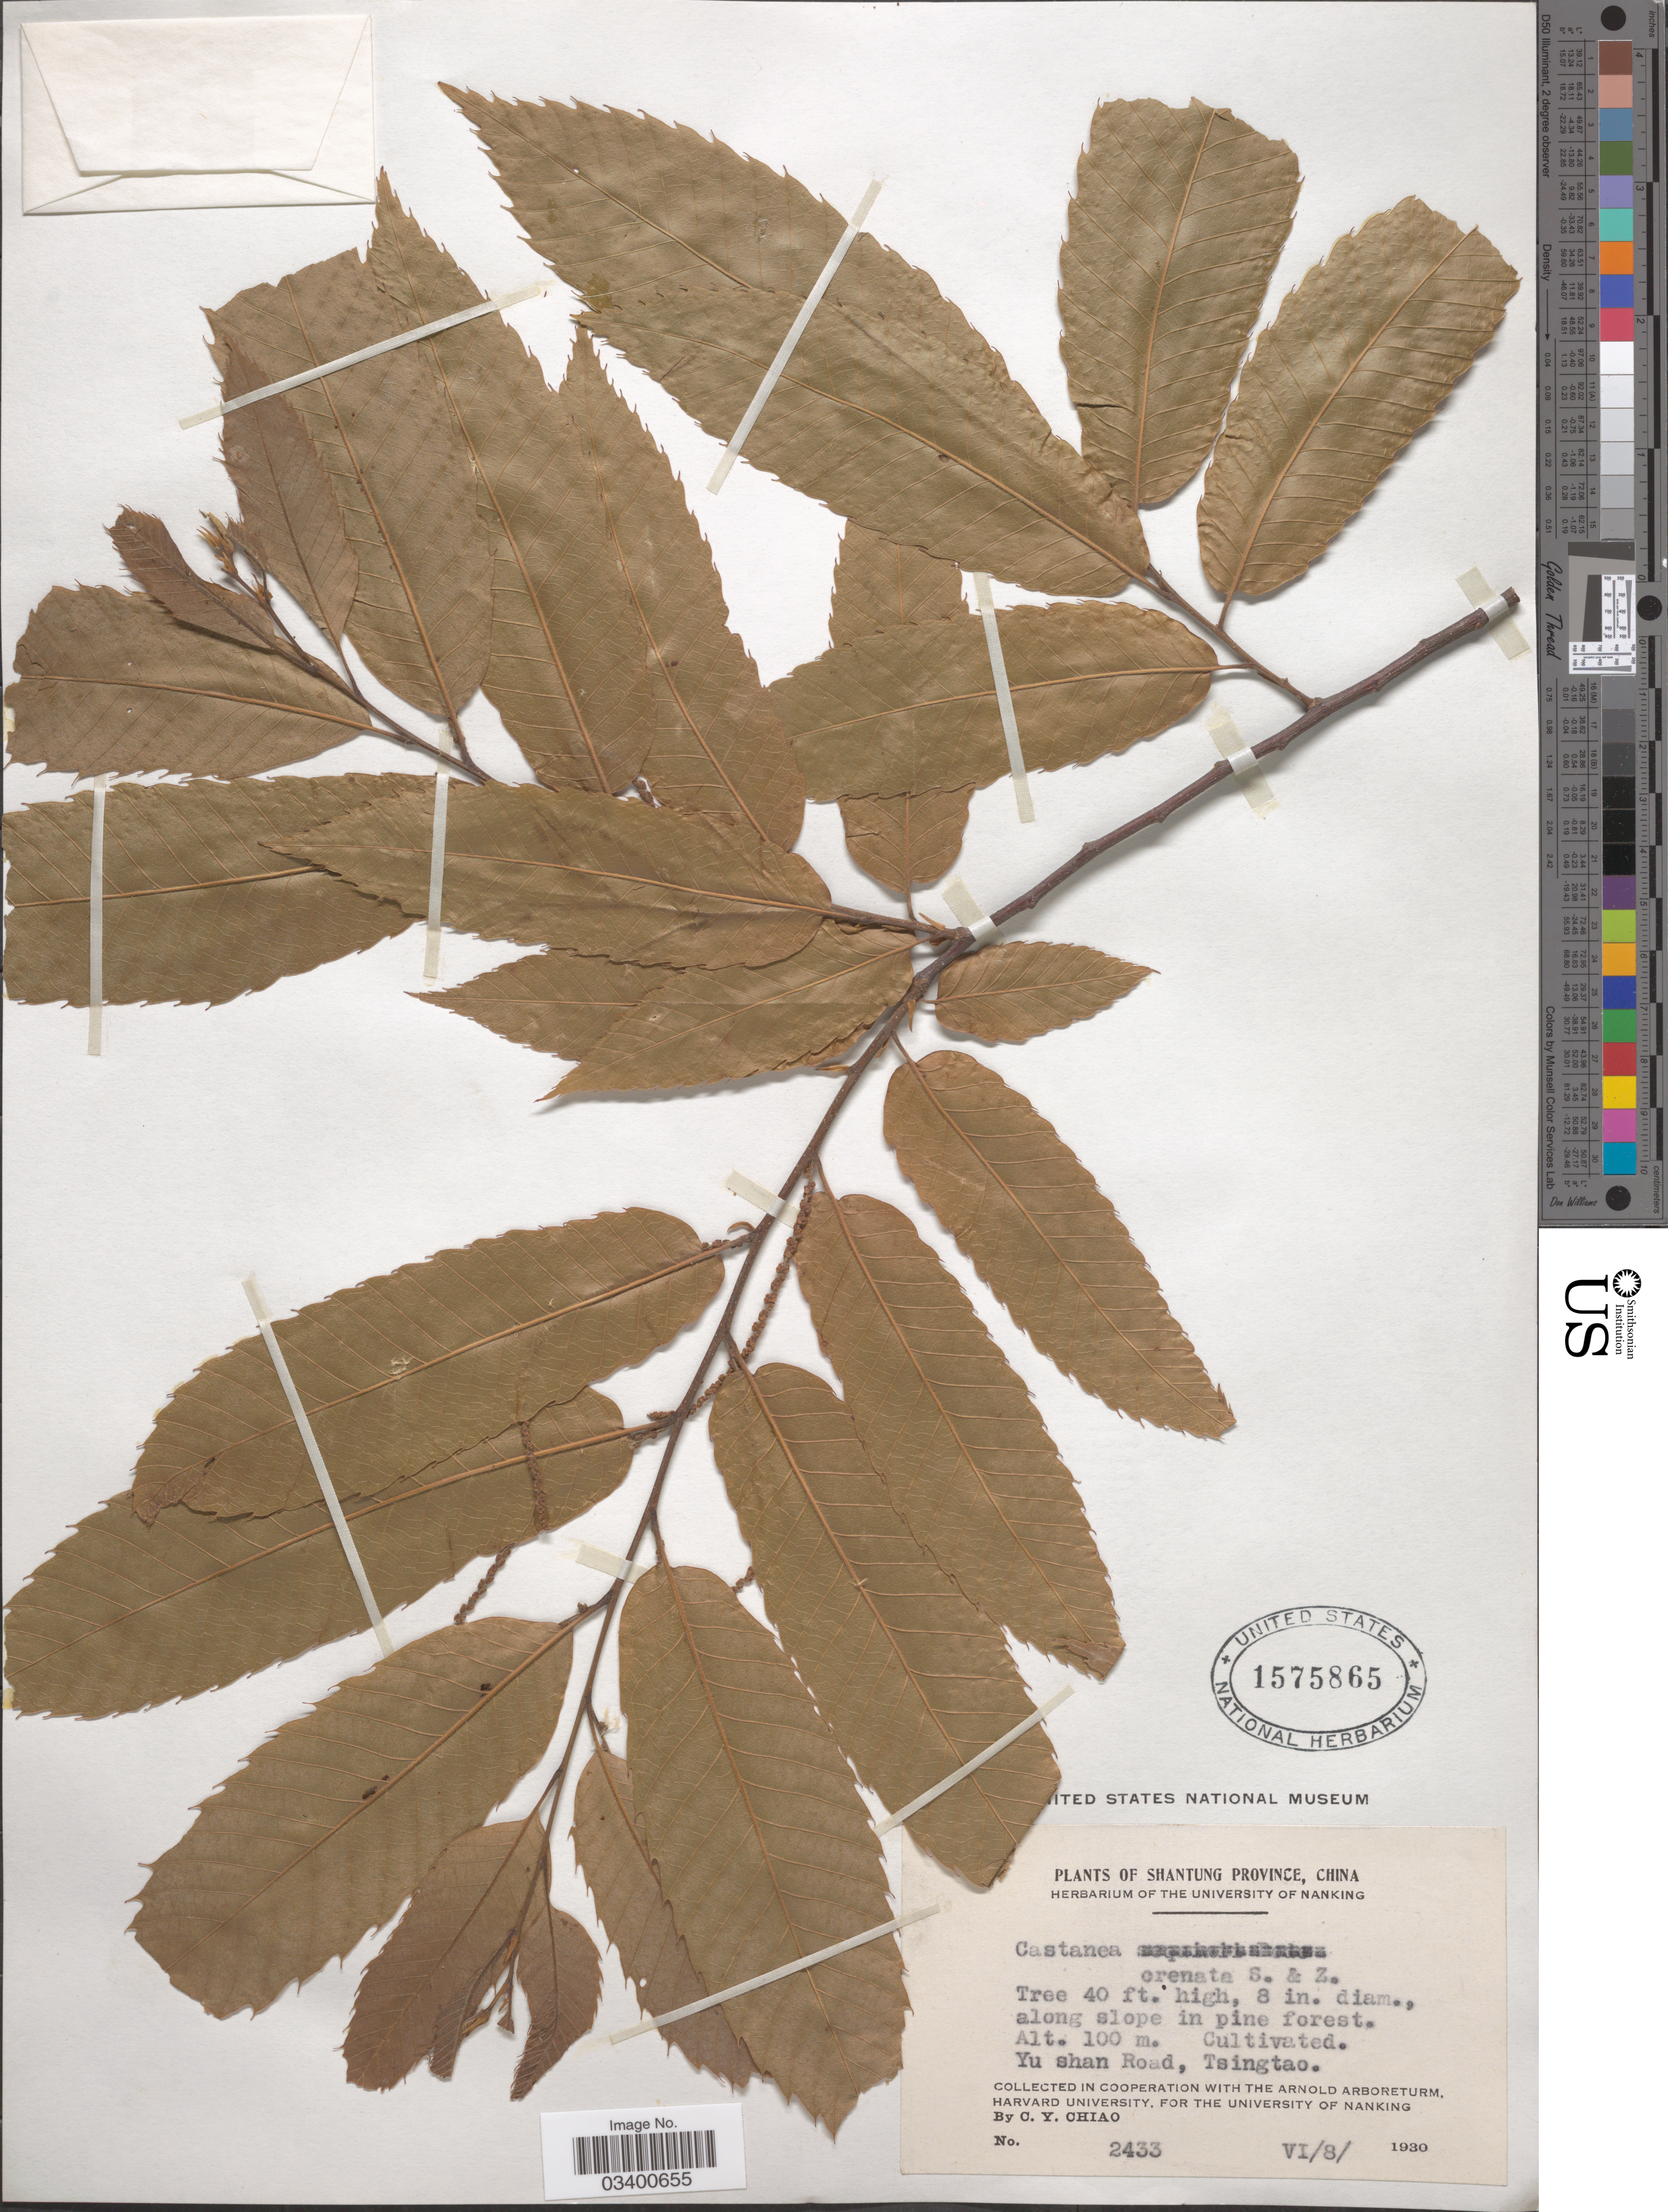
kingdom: Plantae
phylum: Tracheophyta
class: Magnoliopsida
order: Fagales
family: Fagaceae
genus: Castanea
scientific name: Castanea crenata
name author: Siebold & Zucc.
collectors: C. Y. Chiao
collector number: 2433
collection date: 1930-06-08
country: China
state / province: Shandong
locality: Shantung Province. Yu shan Road, Tsingtao.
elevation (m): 100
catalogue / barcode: US 1575865